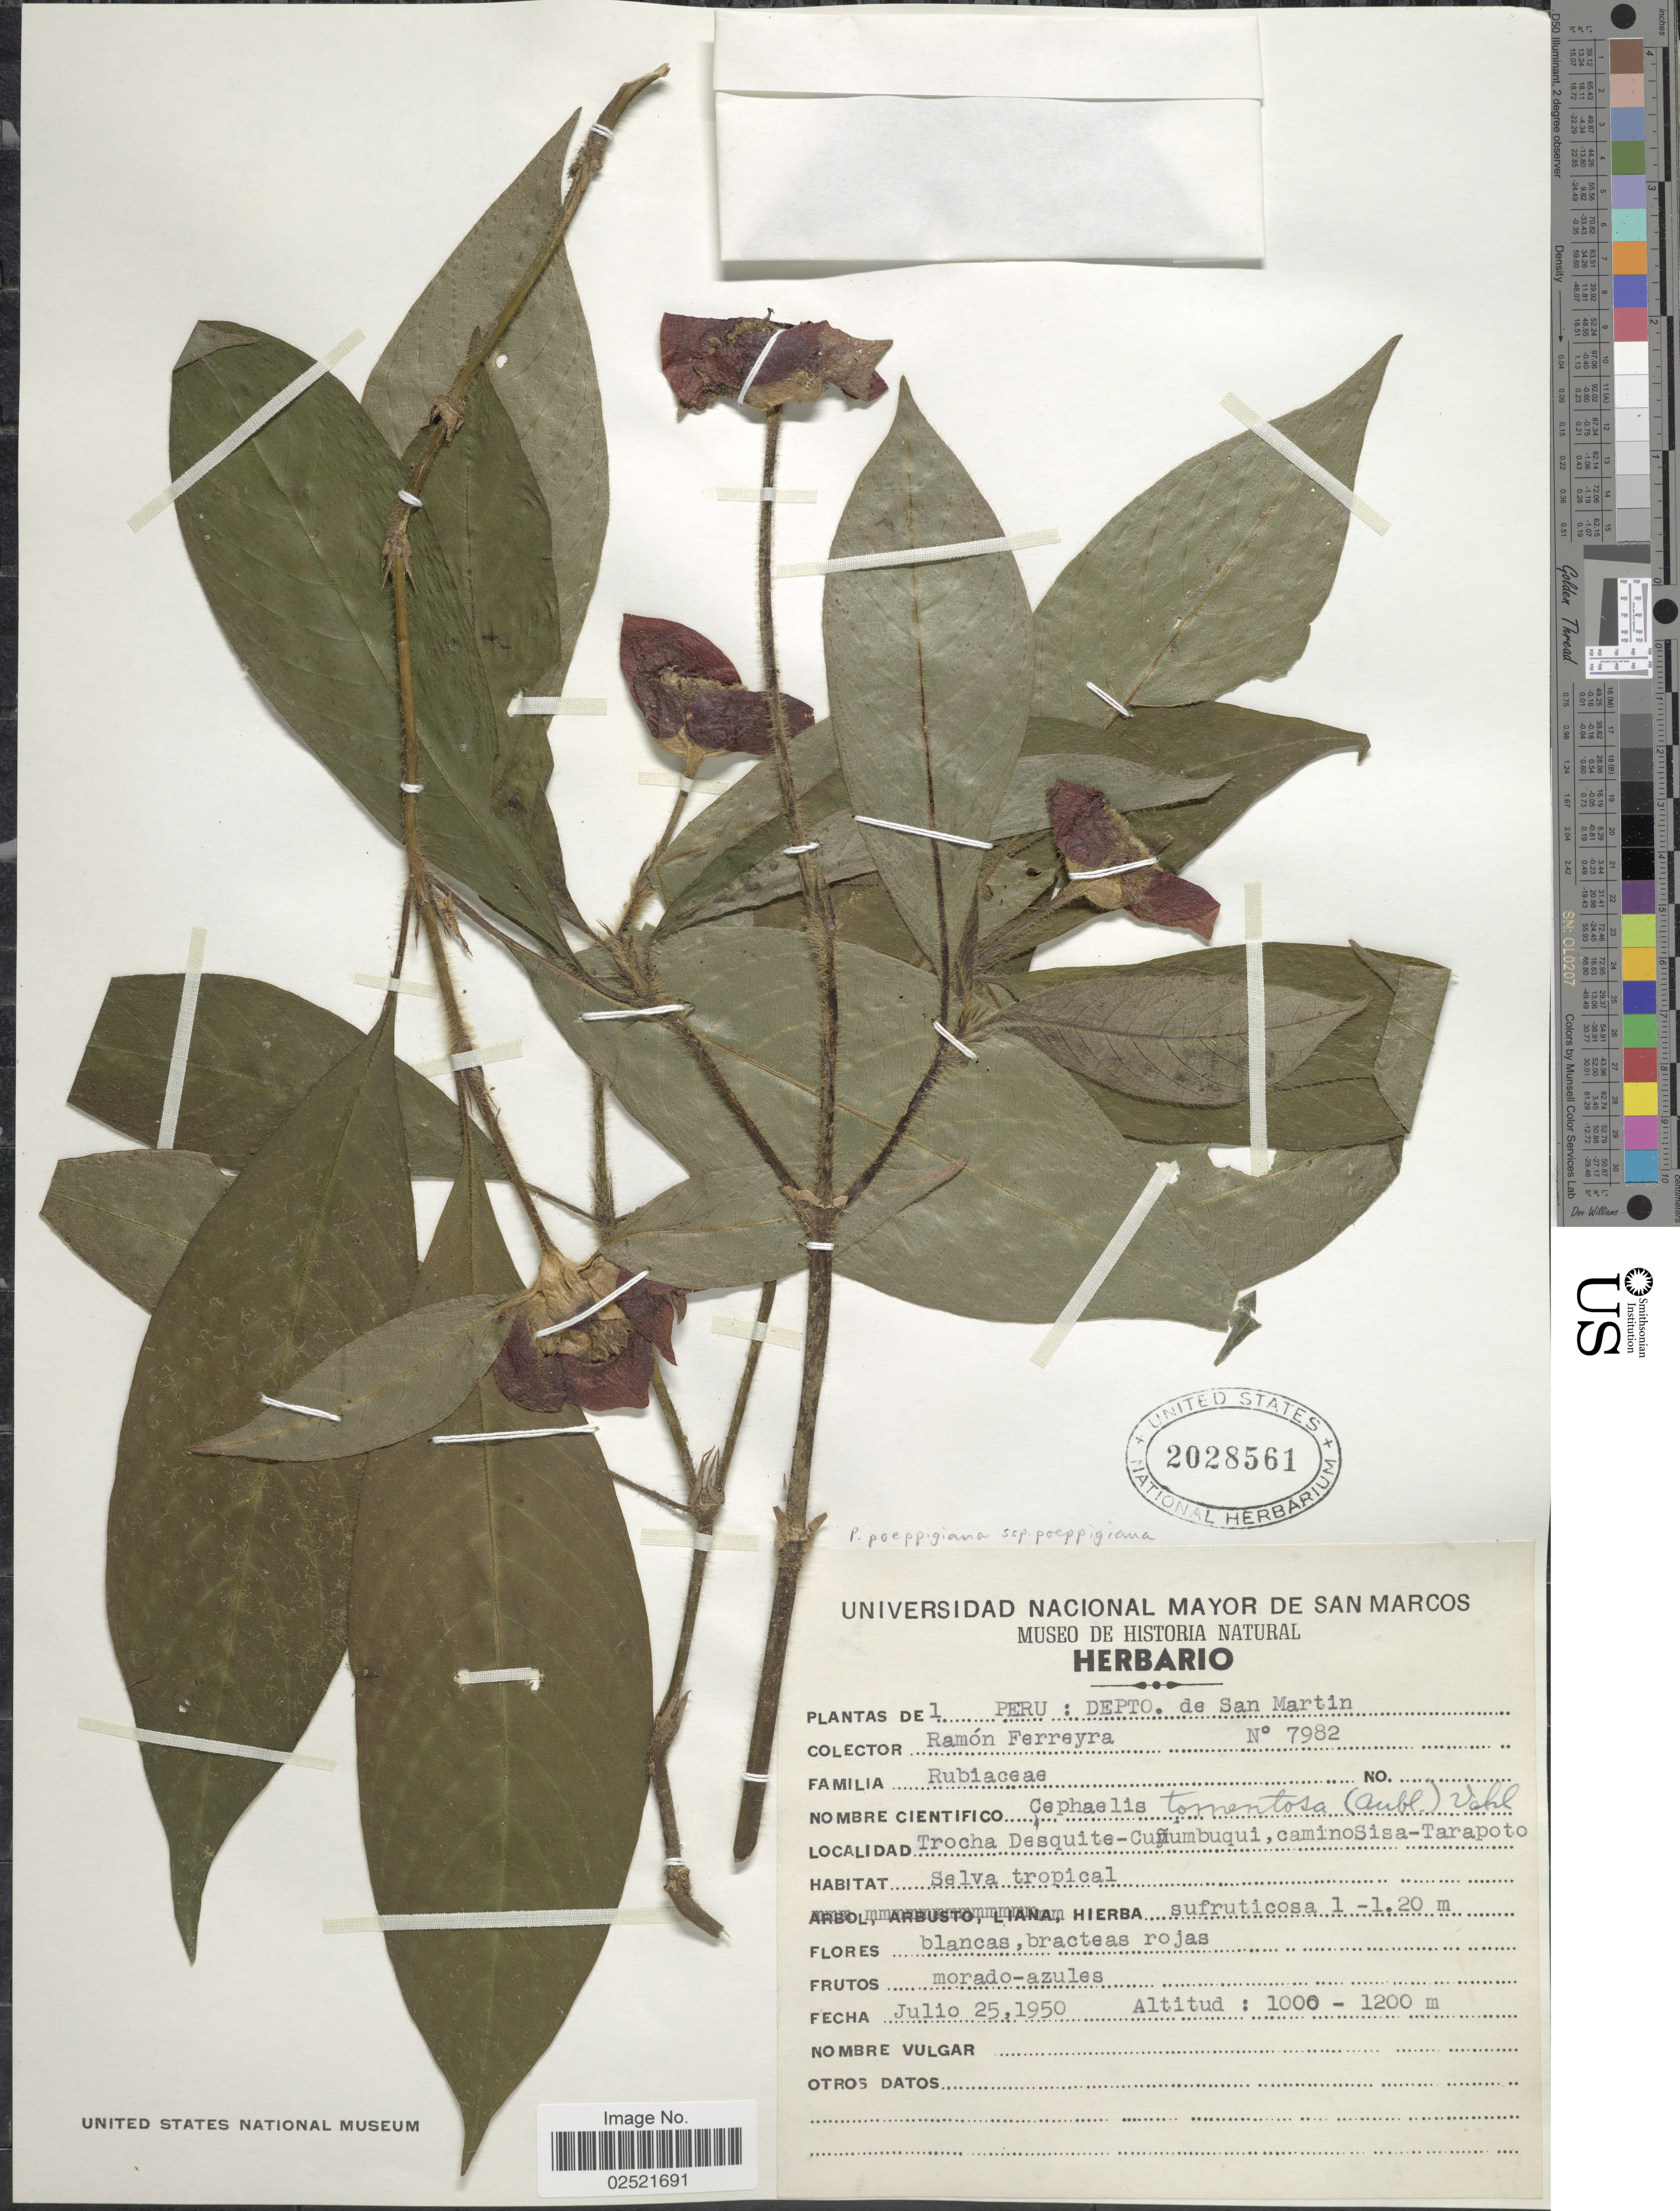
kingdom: Plantae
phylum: Tracheophyta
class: Magnoliopsida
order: Gentianales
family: Rubiaceae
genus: Psychotria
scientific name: Psychotria poeppigiana subsp. poeppigiana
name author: Müll. Arg.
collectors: R. A. Ferreyra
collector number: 7982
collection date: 1950-07-25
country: Peru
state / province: San Martín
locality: Trocha Desquite-Cunumbuqui, camino Sisa-Tarapoto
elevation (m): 1000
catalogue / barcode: US 2028561